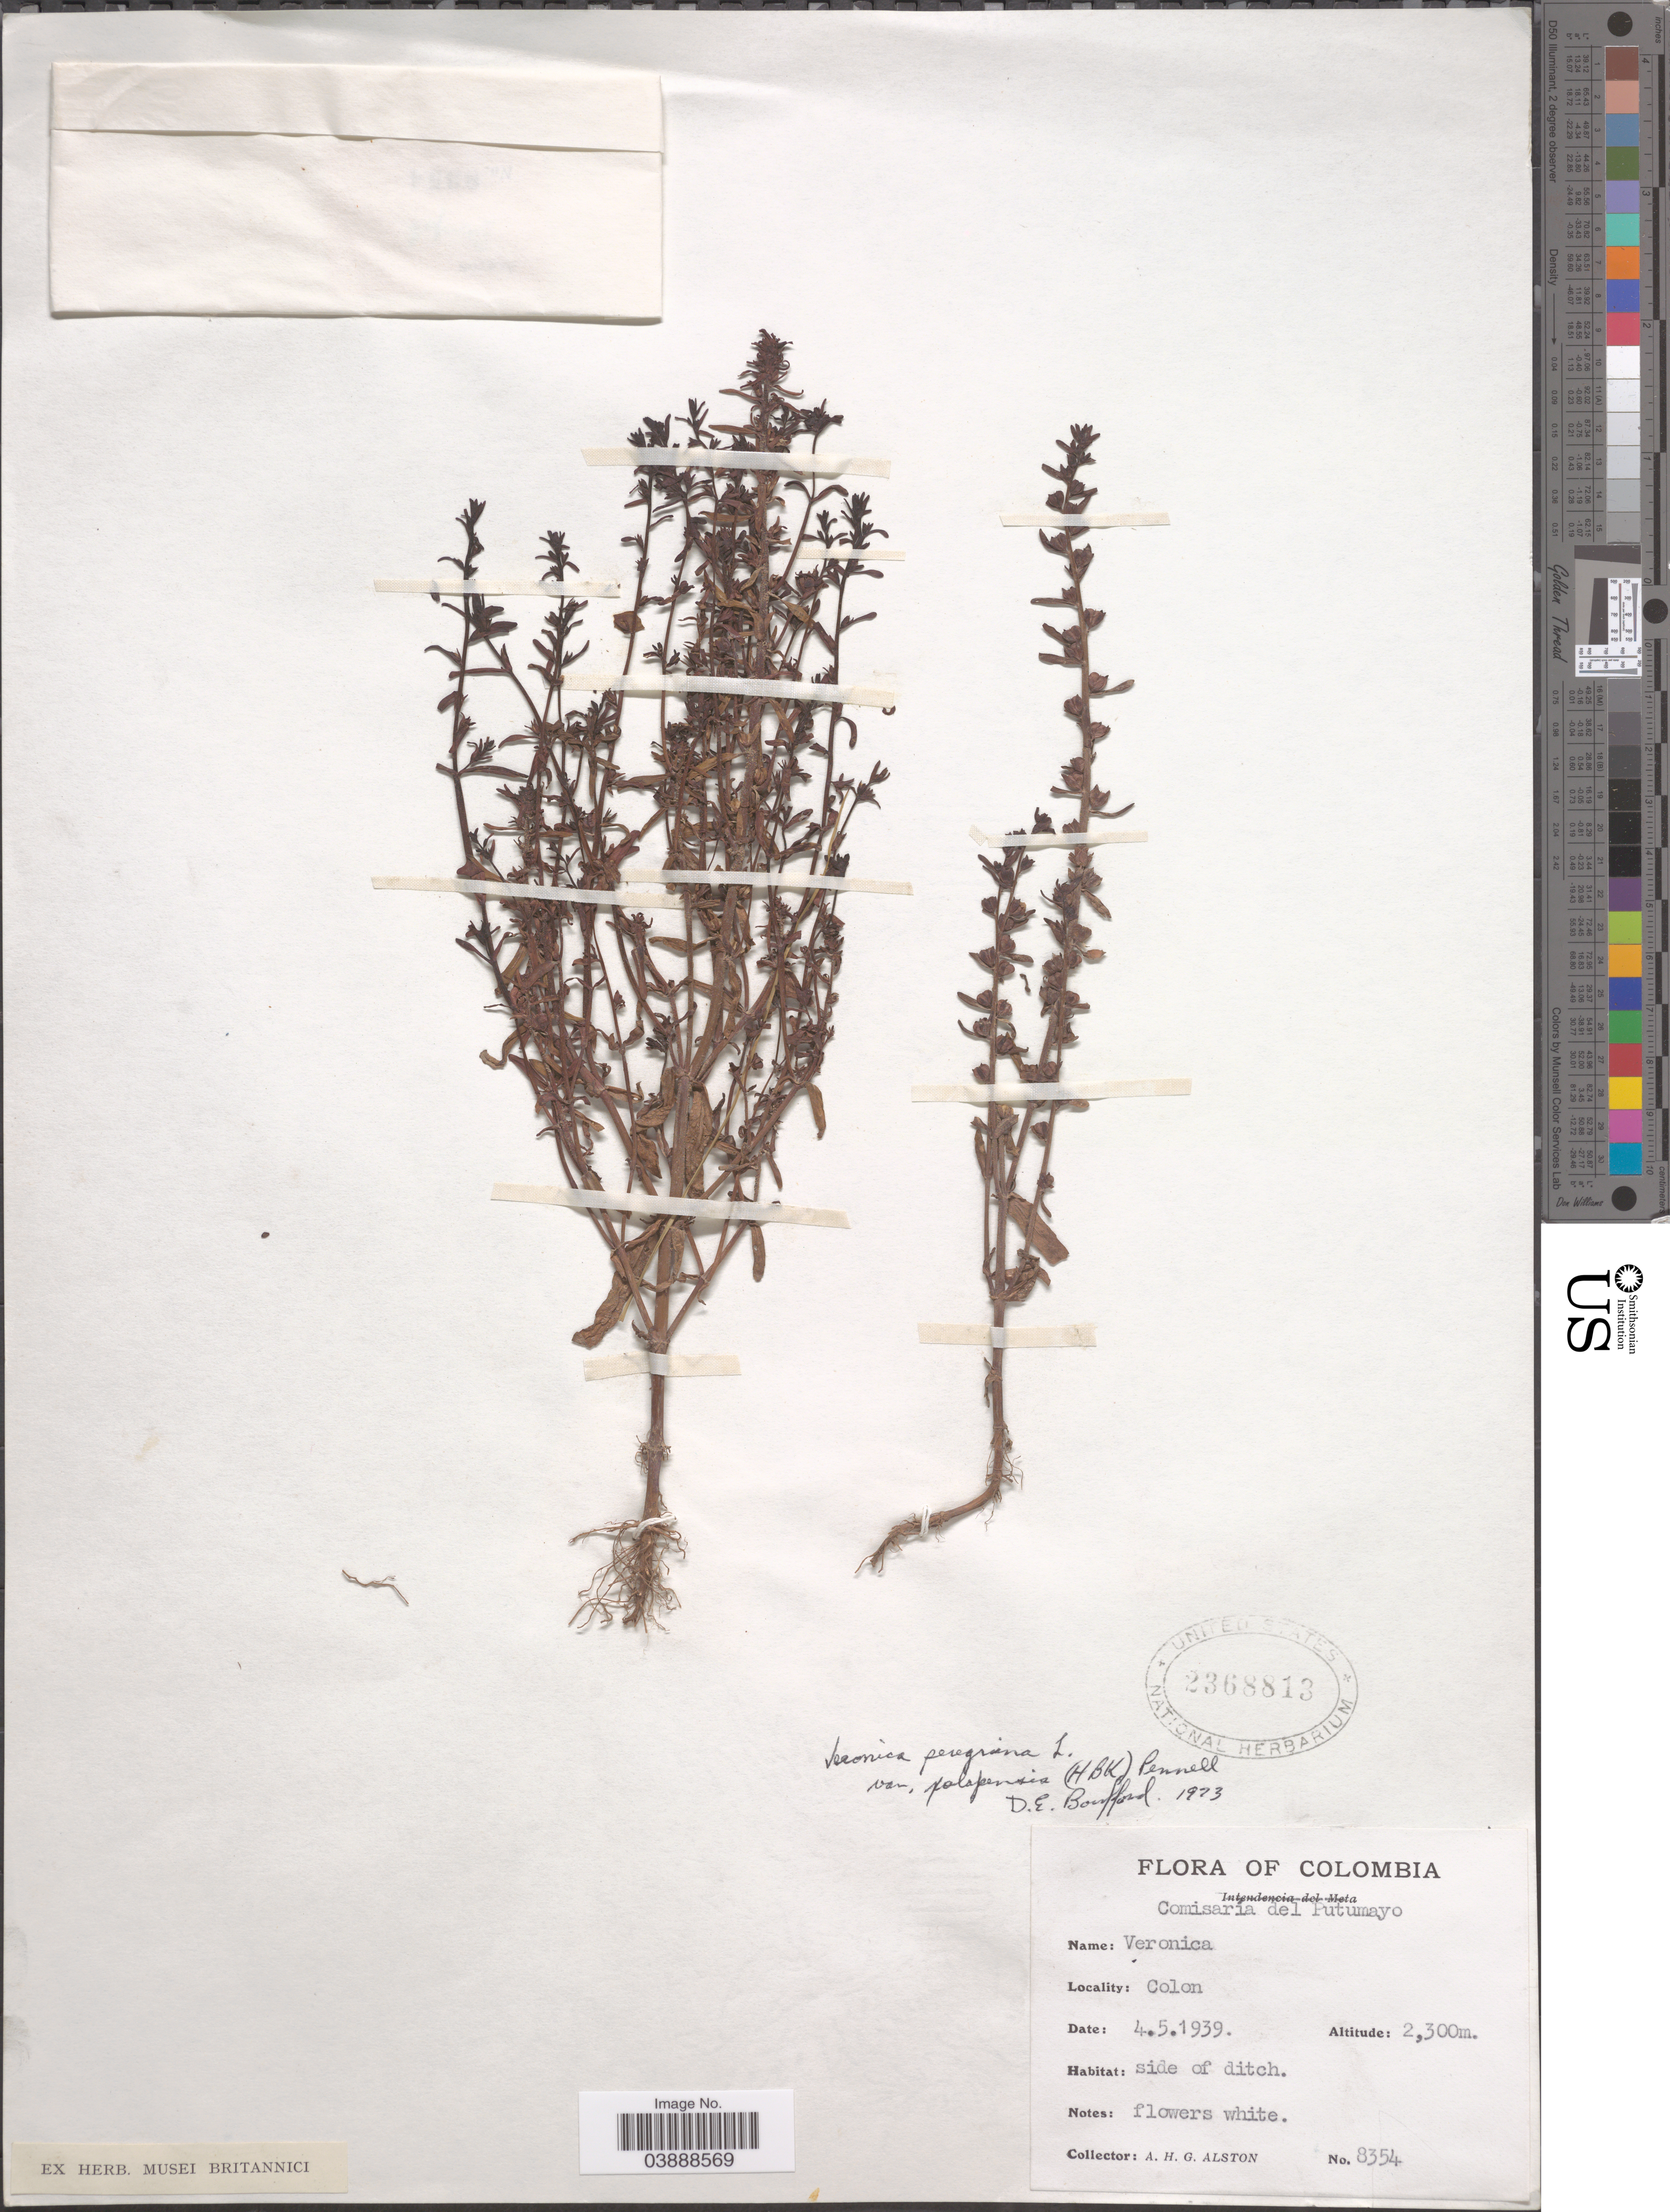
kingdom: Plantae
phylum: Tracheophyta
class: Magnoliopsida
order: Lamiales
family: Plantaginaceae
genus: Veronica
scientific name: Veronica peregrina var. xalapensis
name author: Kunth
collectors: A. H. Alston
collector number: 8354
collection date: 1939-05-04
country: Colombia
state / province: Putumayo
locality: Comisaria del Putumayo. Colon.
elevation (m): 2300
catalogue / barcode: US 2368813